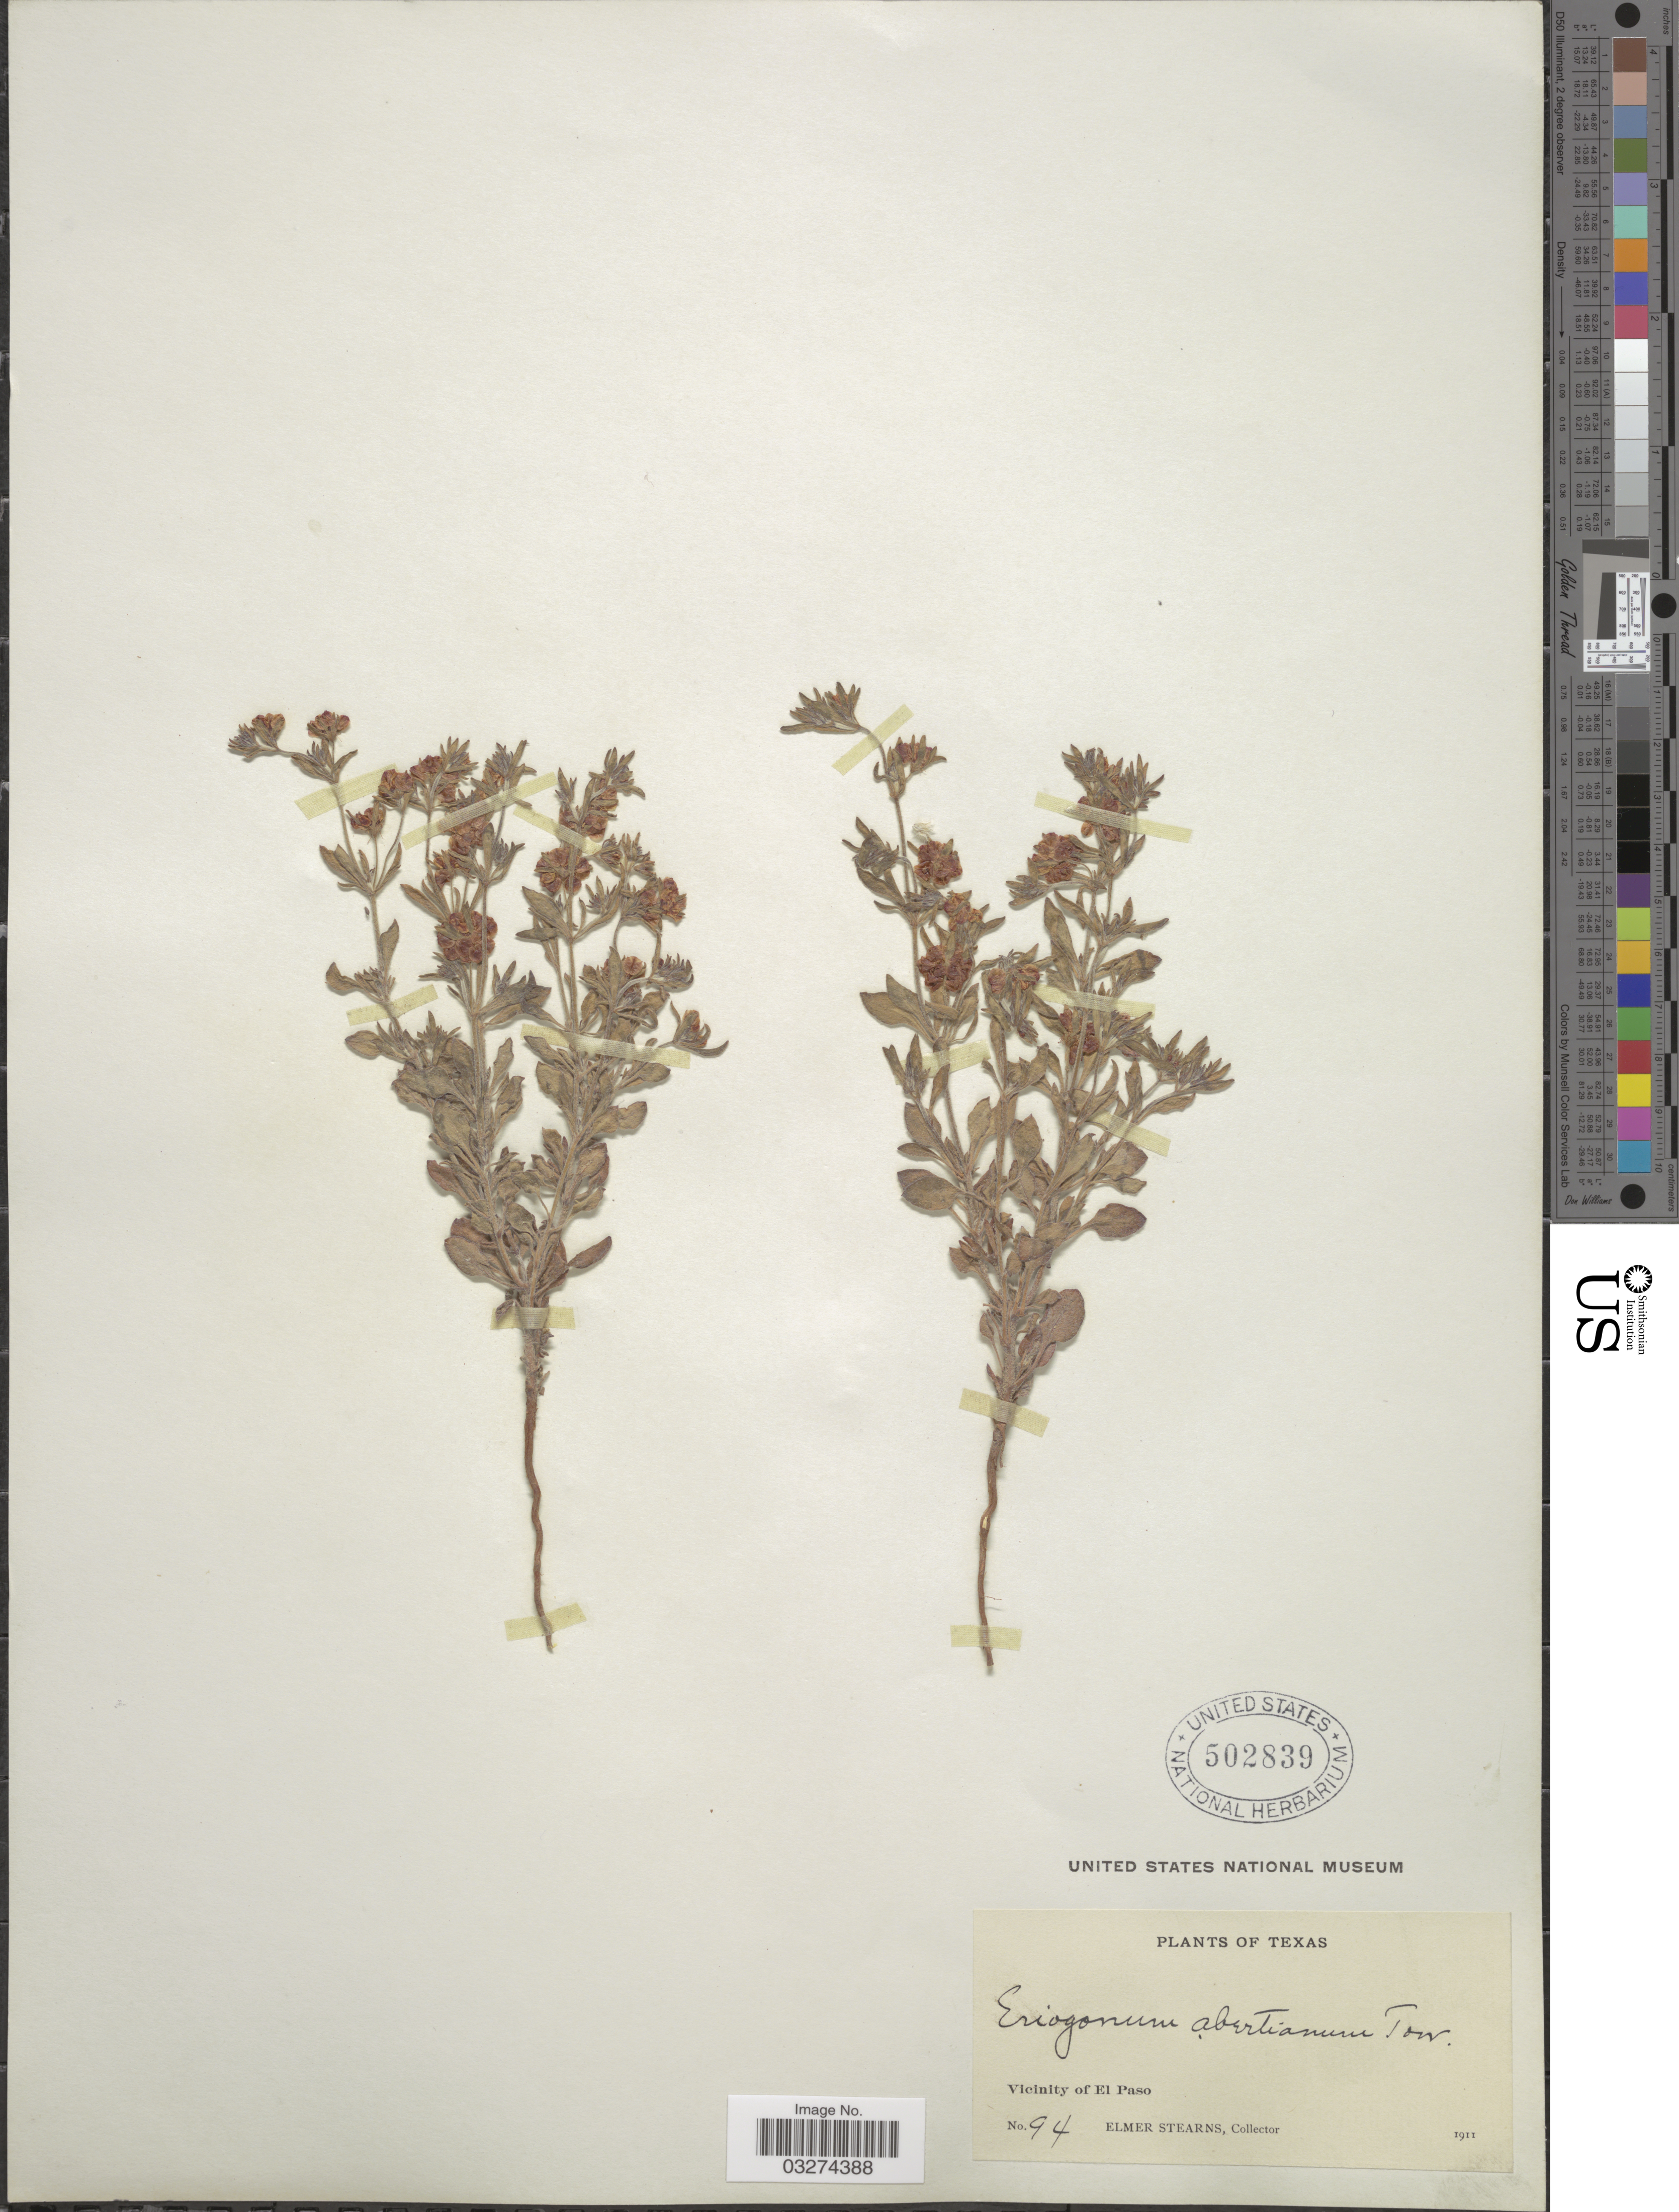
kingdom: Plantae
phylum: Tracheophyta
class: Magnoliopsida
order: Caryophyllales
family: Polygonaceae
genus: Eriogonum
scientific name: Eriogonum abertianum var. ruberrimum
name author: (Gand.) Gand.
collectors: E. Stearns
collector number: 94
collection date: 1911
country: United States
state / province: Texas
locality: Vicinity of El Paso.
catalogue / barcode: US 502839